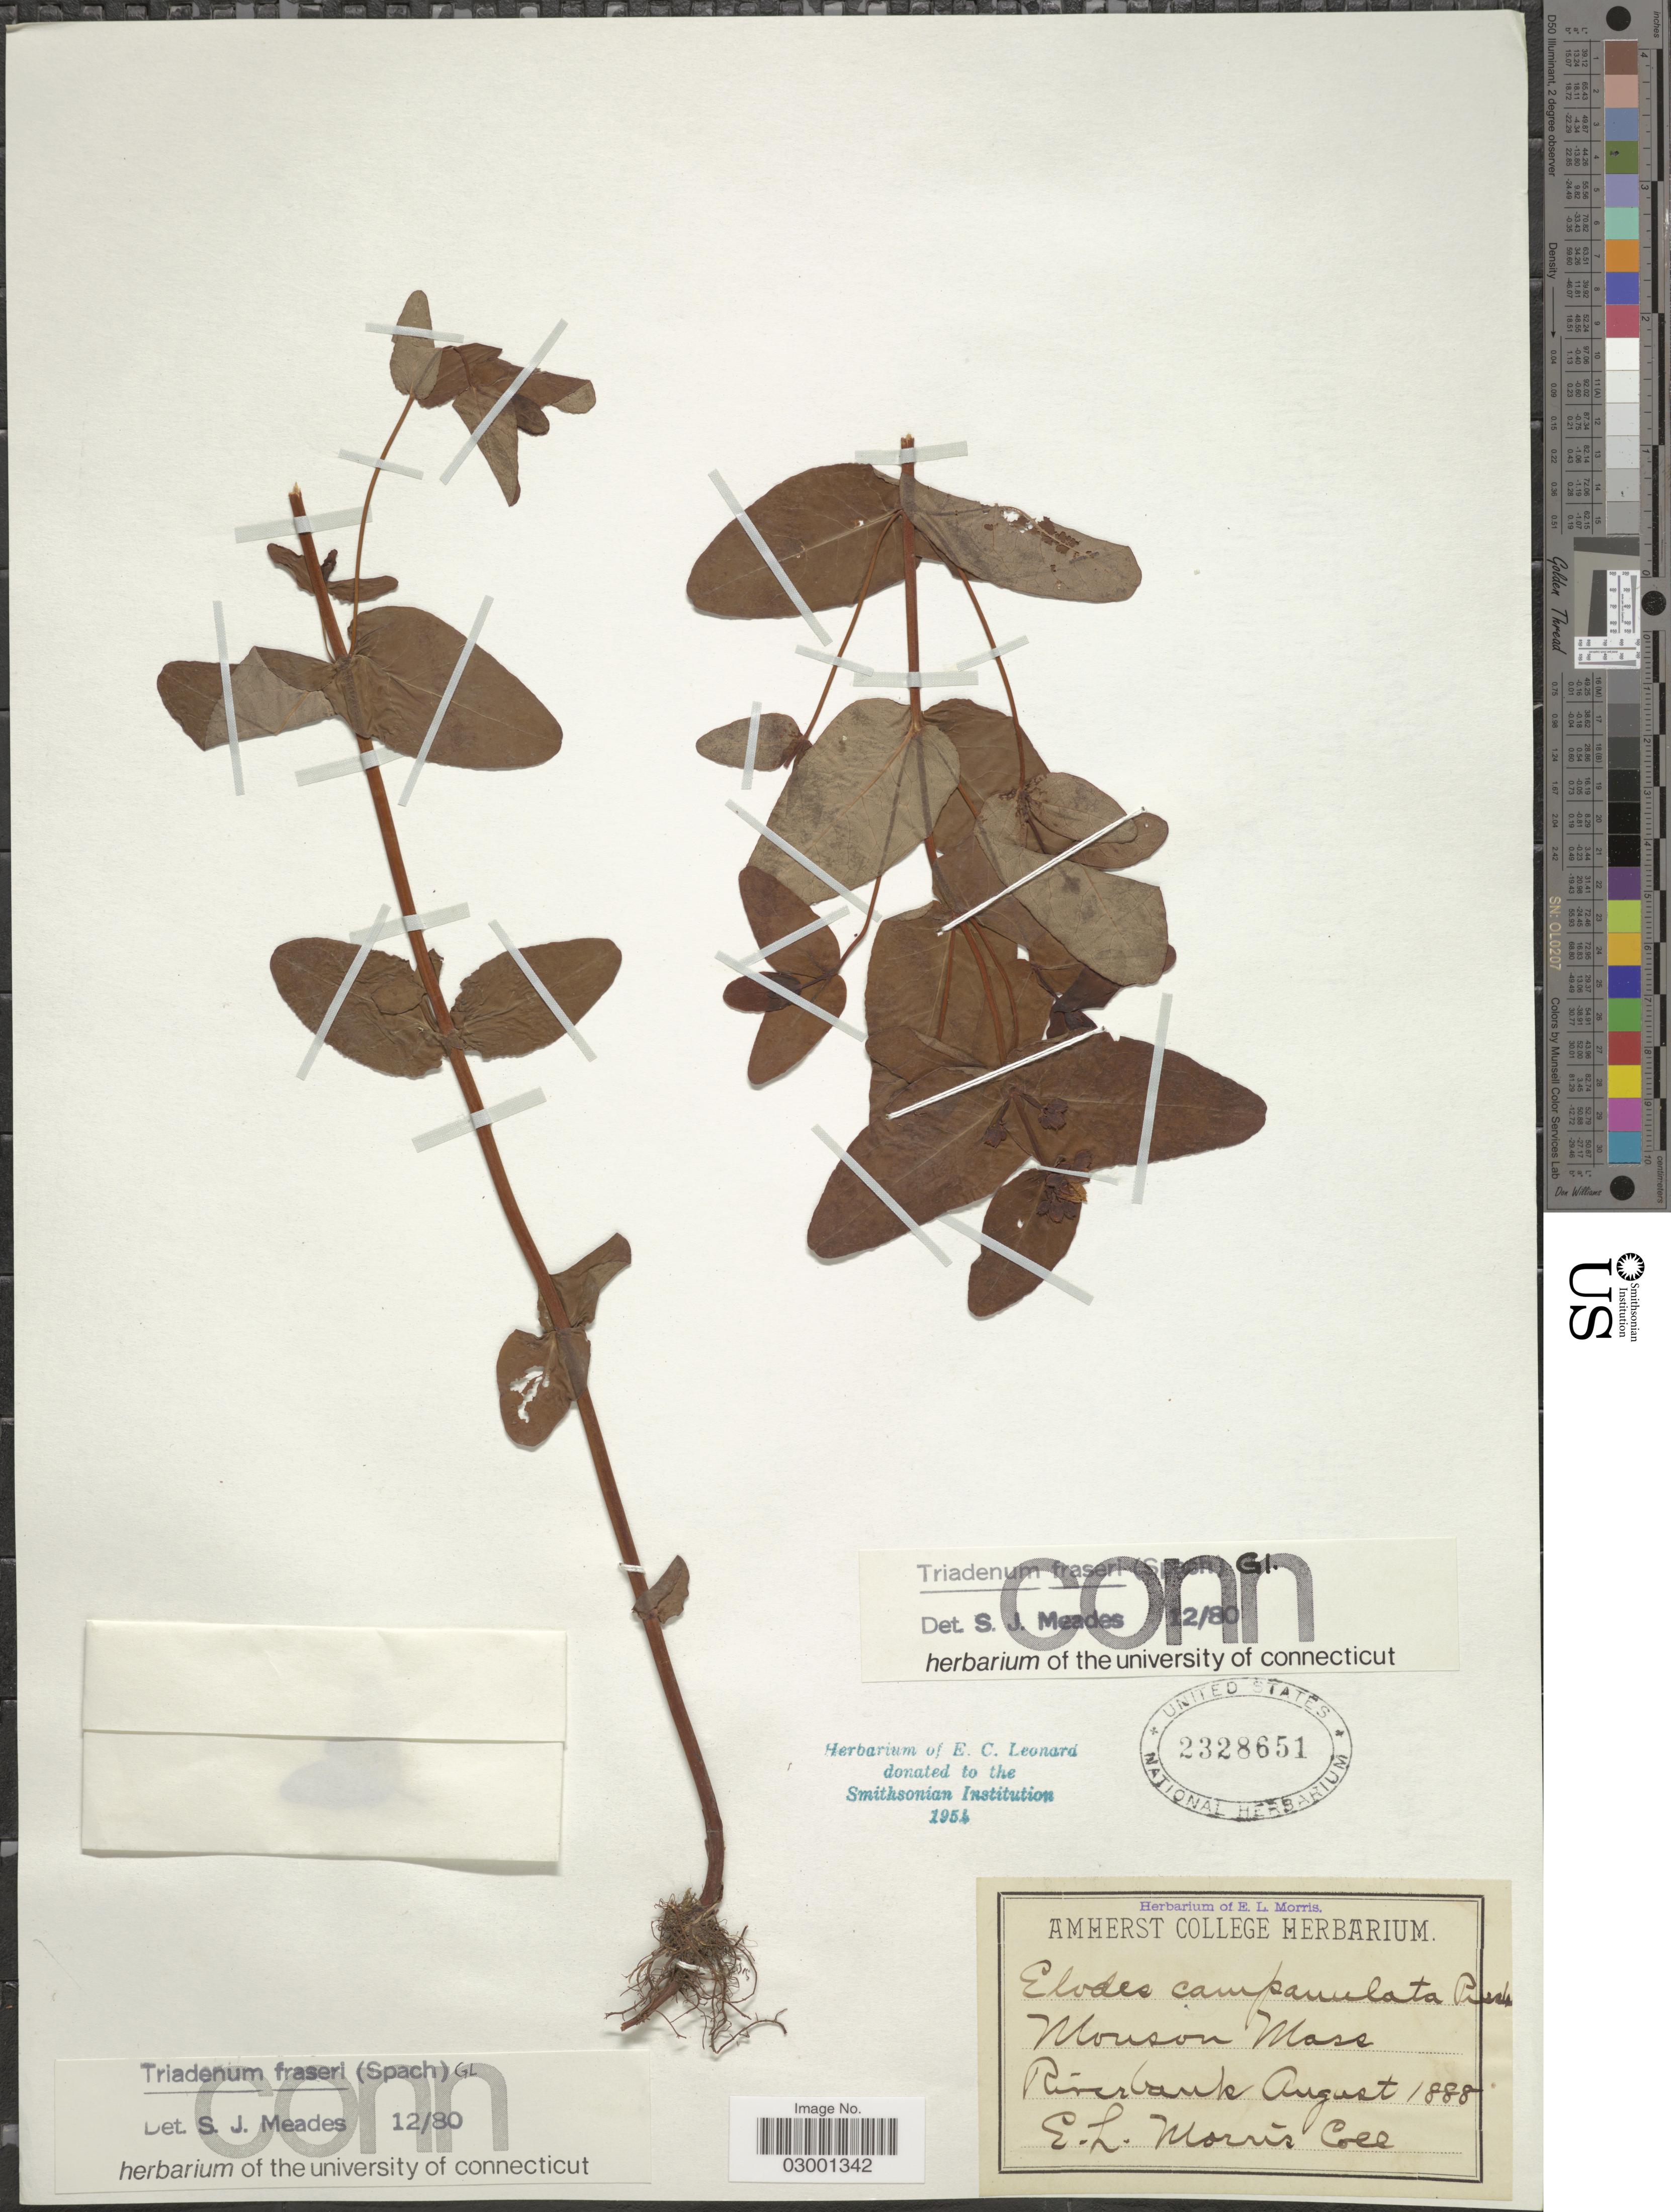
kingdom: Plantae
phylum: Tracheophyta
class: Magnoliopsida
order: Malpighiales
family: Hypericaceae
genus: Hypericum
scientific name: Hypericum fraseri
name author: Steud.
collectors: E. Morris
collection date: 1888-08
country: United States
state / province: Massachusetts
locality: Mouson, River bank.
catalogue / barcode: US 2328651